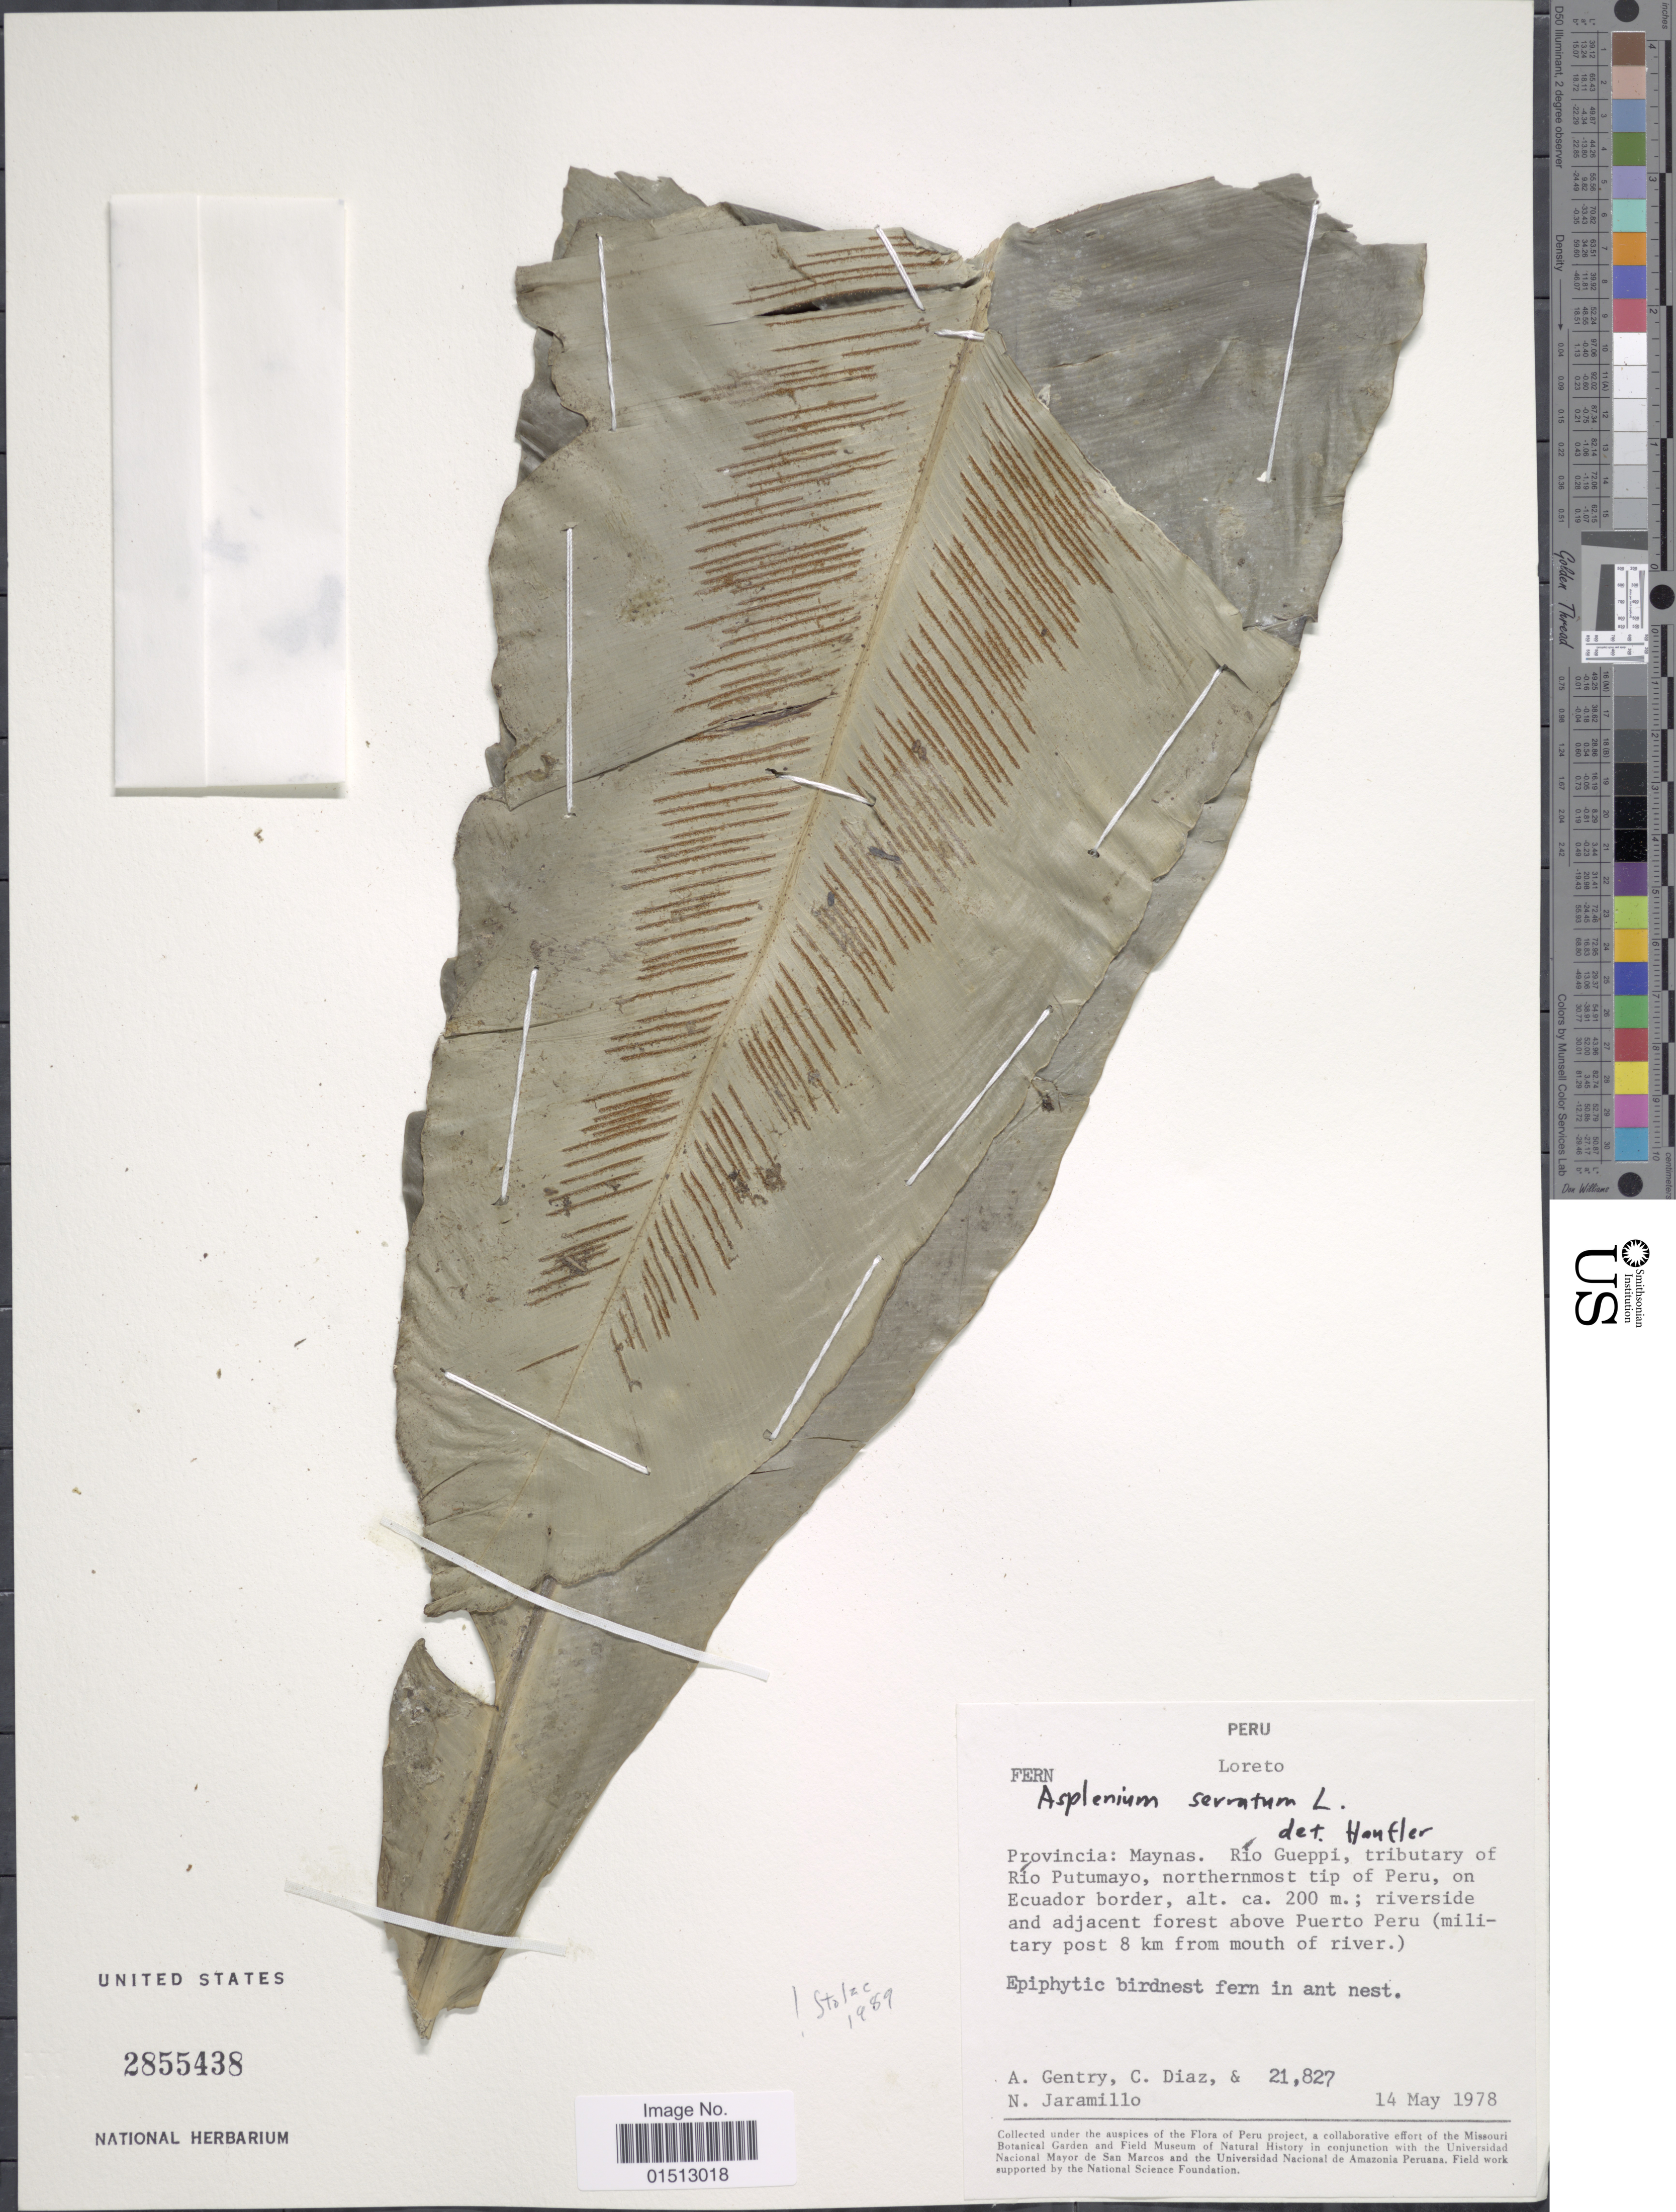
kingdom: Plantae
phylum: Tracheophyta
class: Polypodiopsida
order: Polypodiales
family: Aspleniaceae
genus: Asplenium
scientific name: Asplenium serratum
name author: L.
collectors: A. H. Gentry, C. Dias & N. Jaramillo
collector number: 21827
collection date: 1978-05-14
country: Peru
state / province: Loreto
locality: Peru,Loreto, Provincia: Maynas. Rio Gueppi, tributary of Rio Putumayo, northernmost tip of Peru, on equador border; Riverside and adjacent forest above Puerto Peru (military post 8 km from mouth of river).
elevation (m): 200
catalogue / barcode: US 2855438